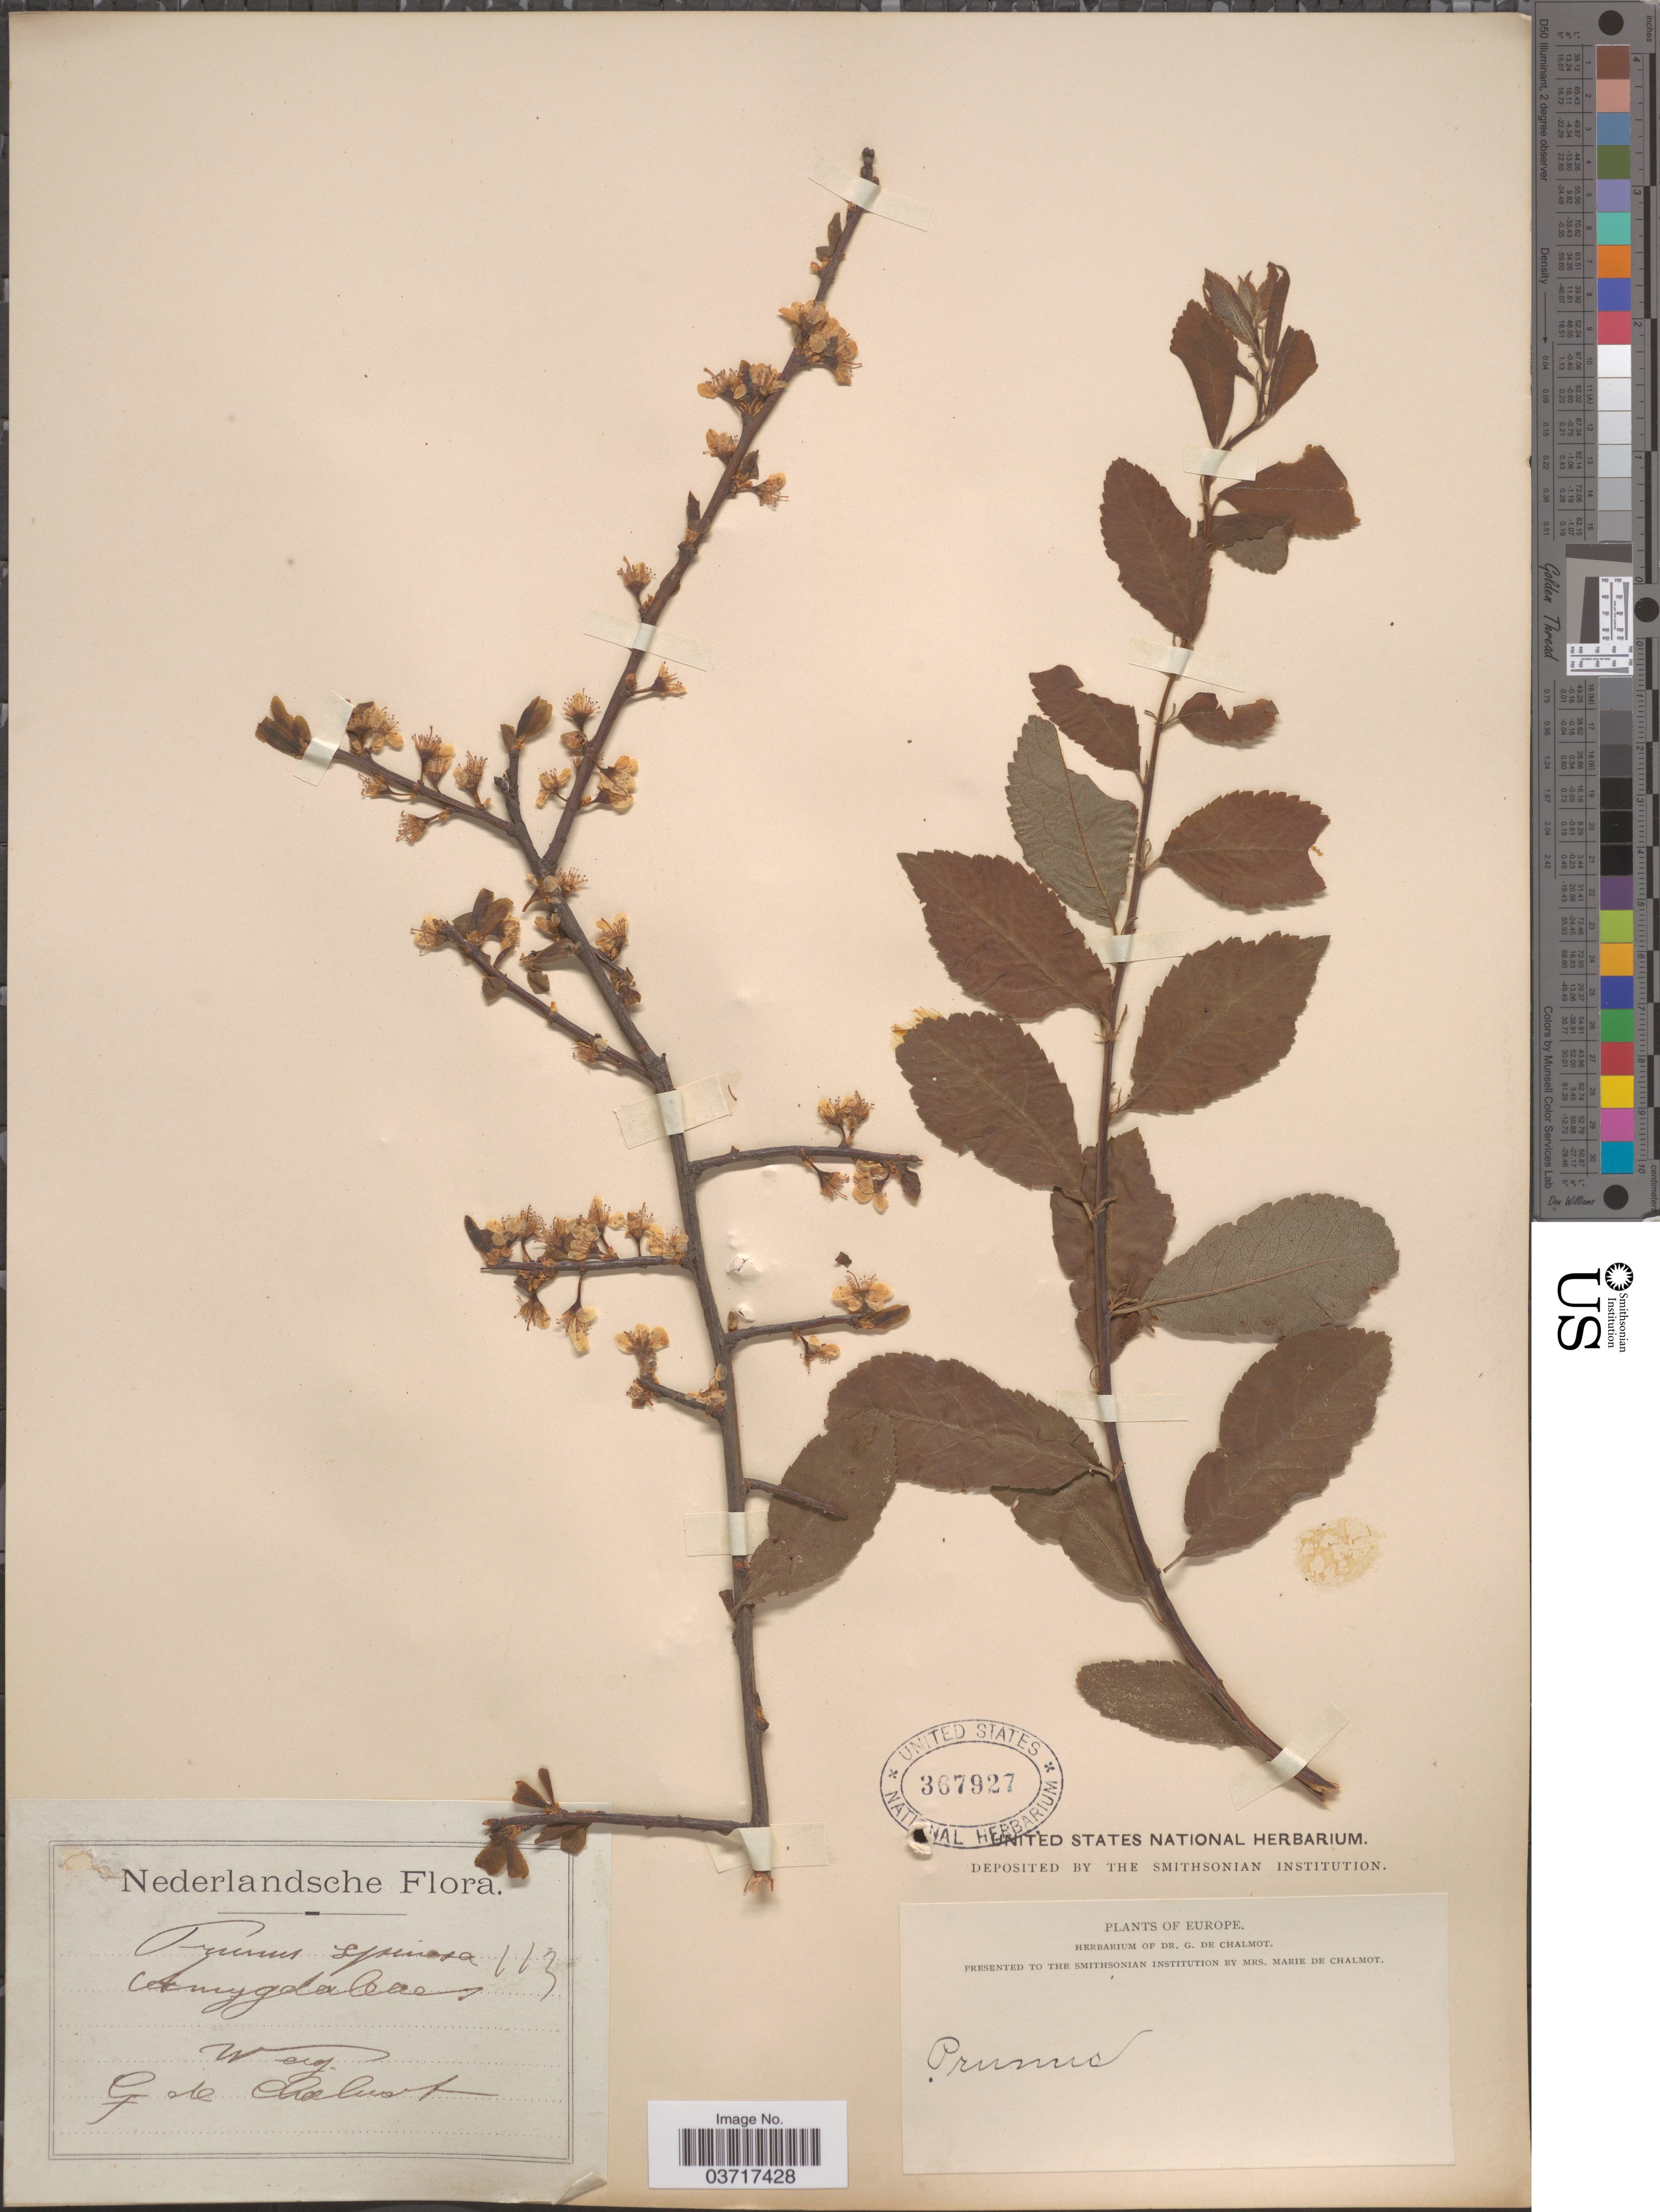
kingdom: Plantae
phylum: Tracheophyta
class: Magnoliopsida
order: Rosales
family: Rosaceae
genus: Prunus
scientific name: Prunus spinosa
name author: L.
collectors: G. de Chalmot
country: Netherlands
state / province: Gelderland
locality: Wag.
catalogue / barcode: US 367927